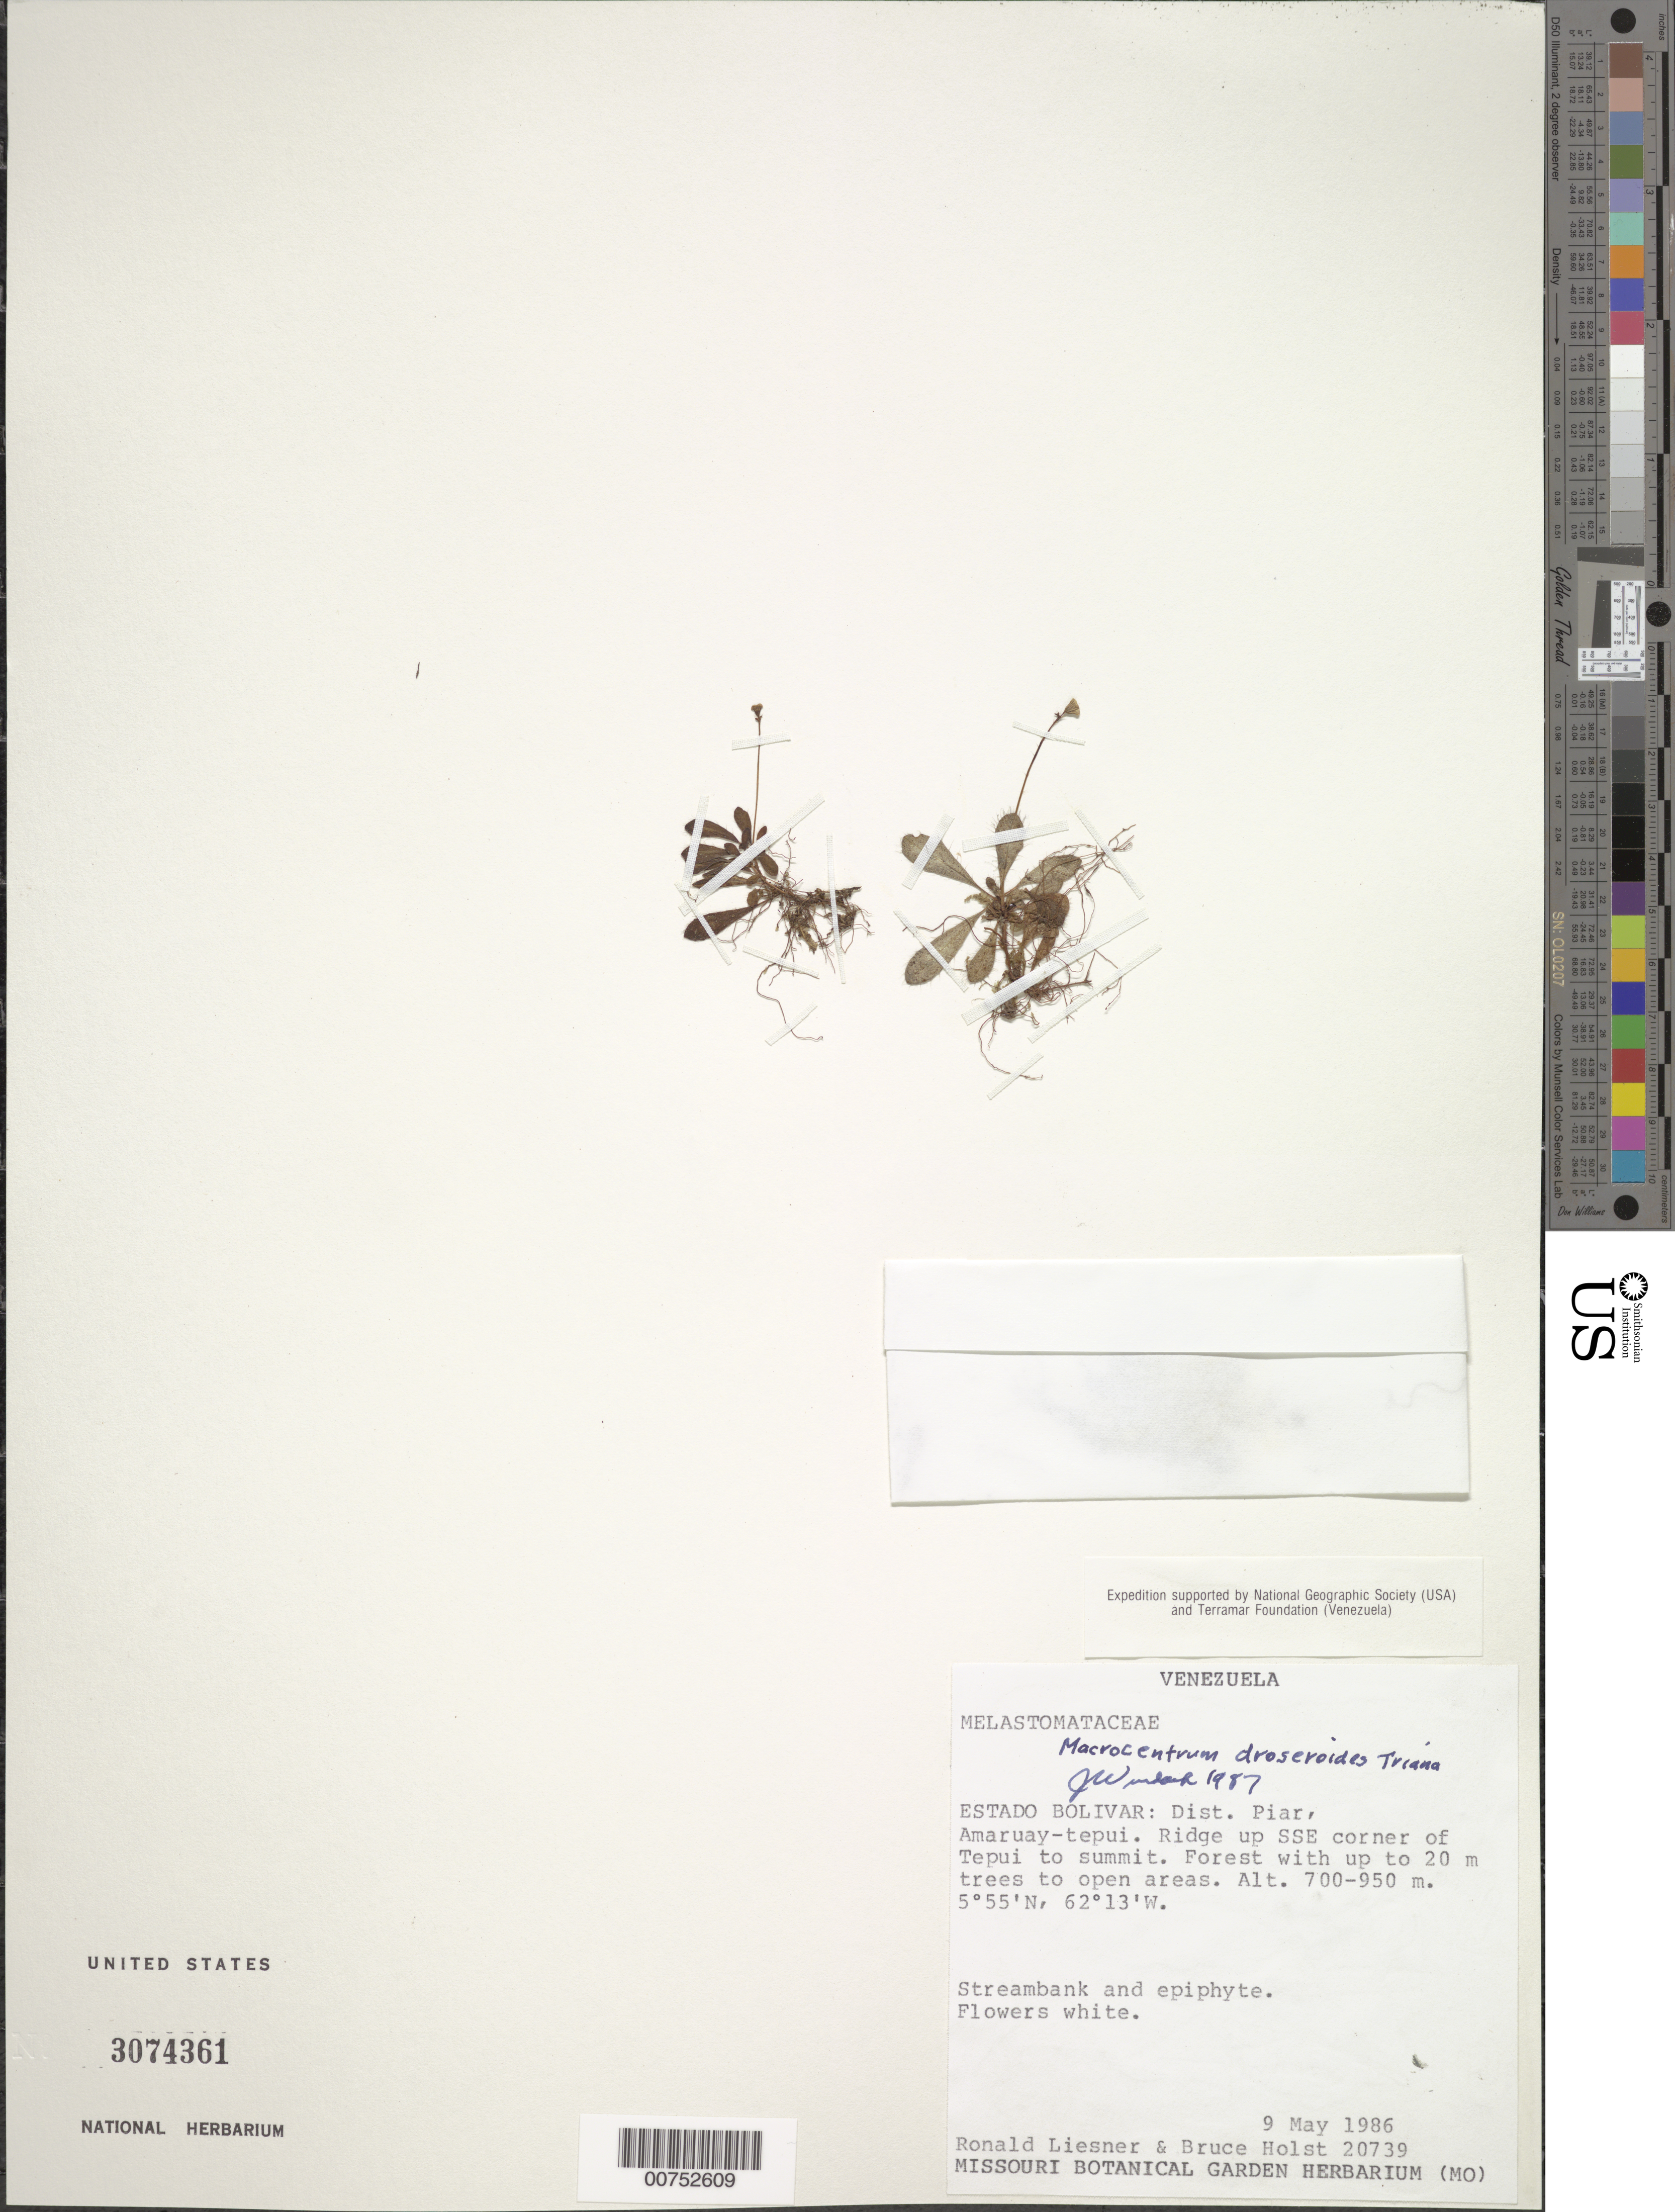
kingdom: Plantae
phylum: Tracheophyta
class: Magnoliopsida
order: Myrtales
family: Melastomataceae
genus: Macrocentrum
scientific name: Macrocentrum droseroides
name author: Triana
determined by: Wurdack, John J., (US), US (UNITED STATES)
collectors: R. L. Liesner & B. Holst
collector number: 20739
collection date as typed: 9-May-86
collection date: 1986-05-09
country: Venezuela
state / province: Bolívar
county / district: Piar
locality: Amaruay-tepuí, ridge up SSE corner of tepuí to summit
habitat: Forest with up to 20m trees to open areas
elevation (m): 700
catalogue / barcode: US 3074361